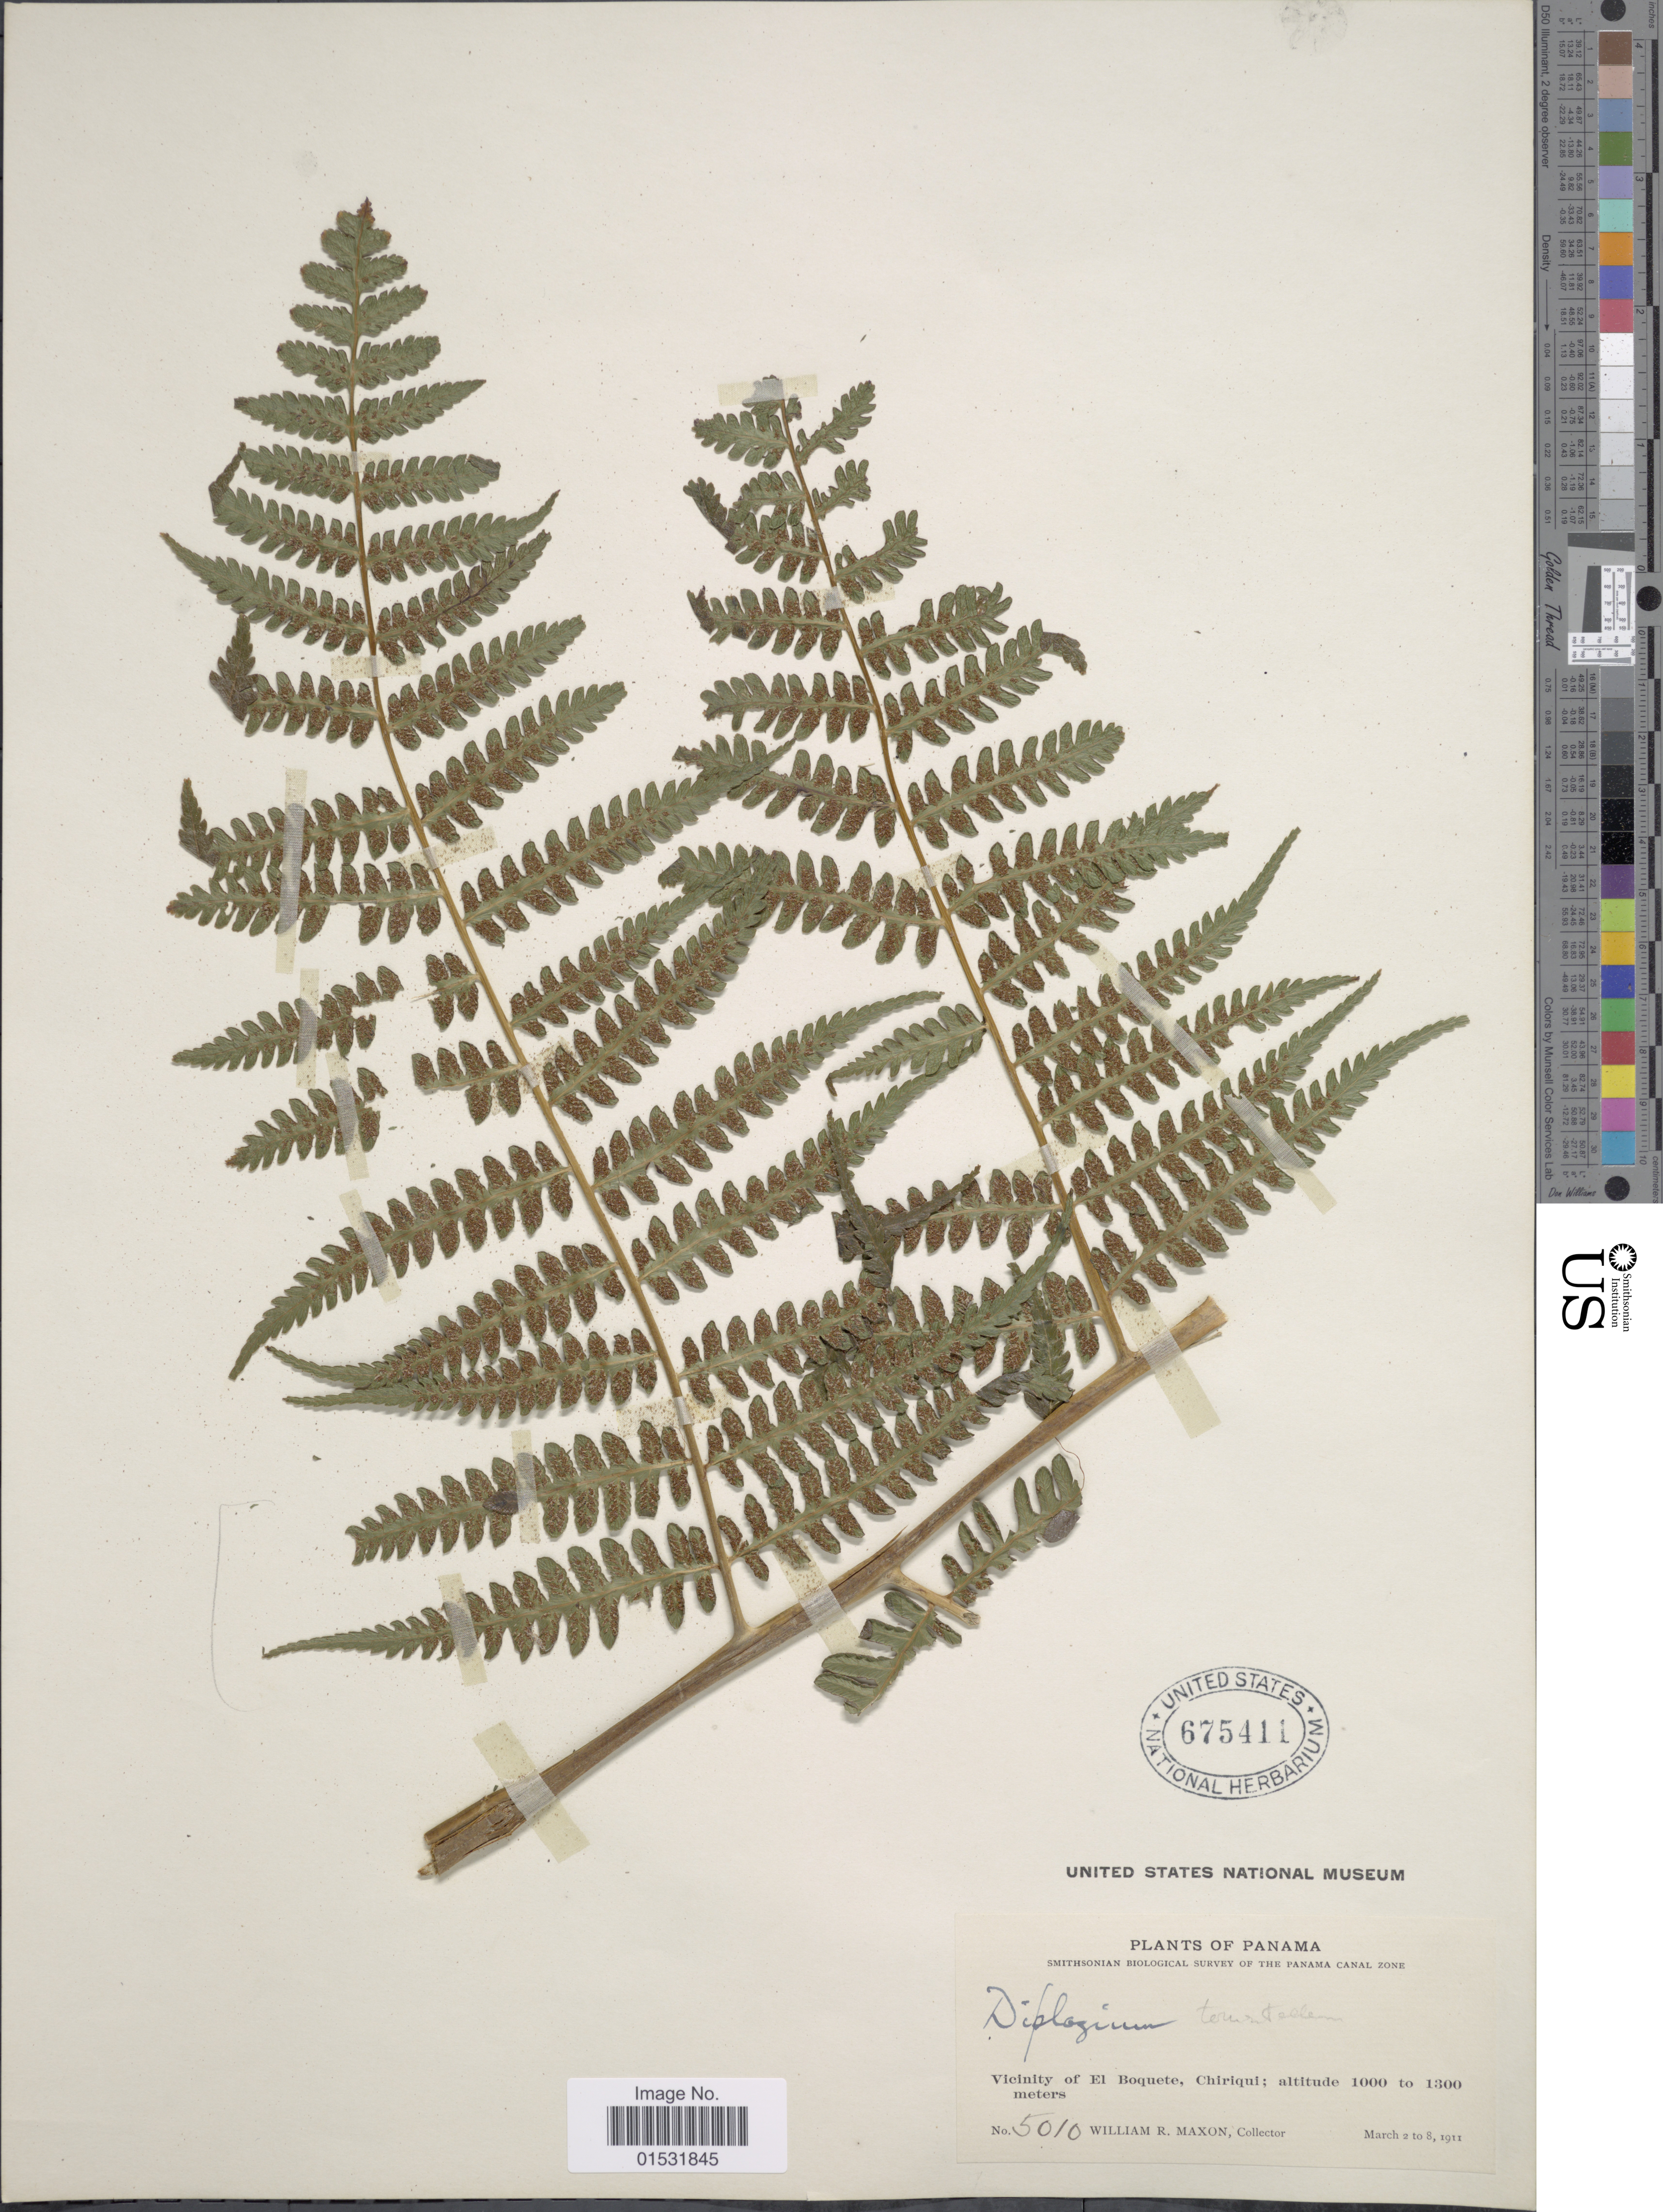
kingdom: Plantae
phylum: Tracheophyta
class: Polypodiopsida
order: Polypodiales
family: Athyriaceae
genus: Diplazium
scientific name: Diplazium hians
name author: Kunze ex Klotzsch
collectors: W. R. Maxon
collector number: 5010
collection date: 1911-03-02/1911-03-08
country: Panama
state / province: Chiriqui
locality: Vicinity of El Boquete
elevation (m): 1000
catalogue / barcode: US 675411